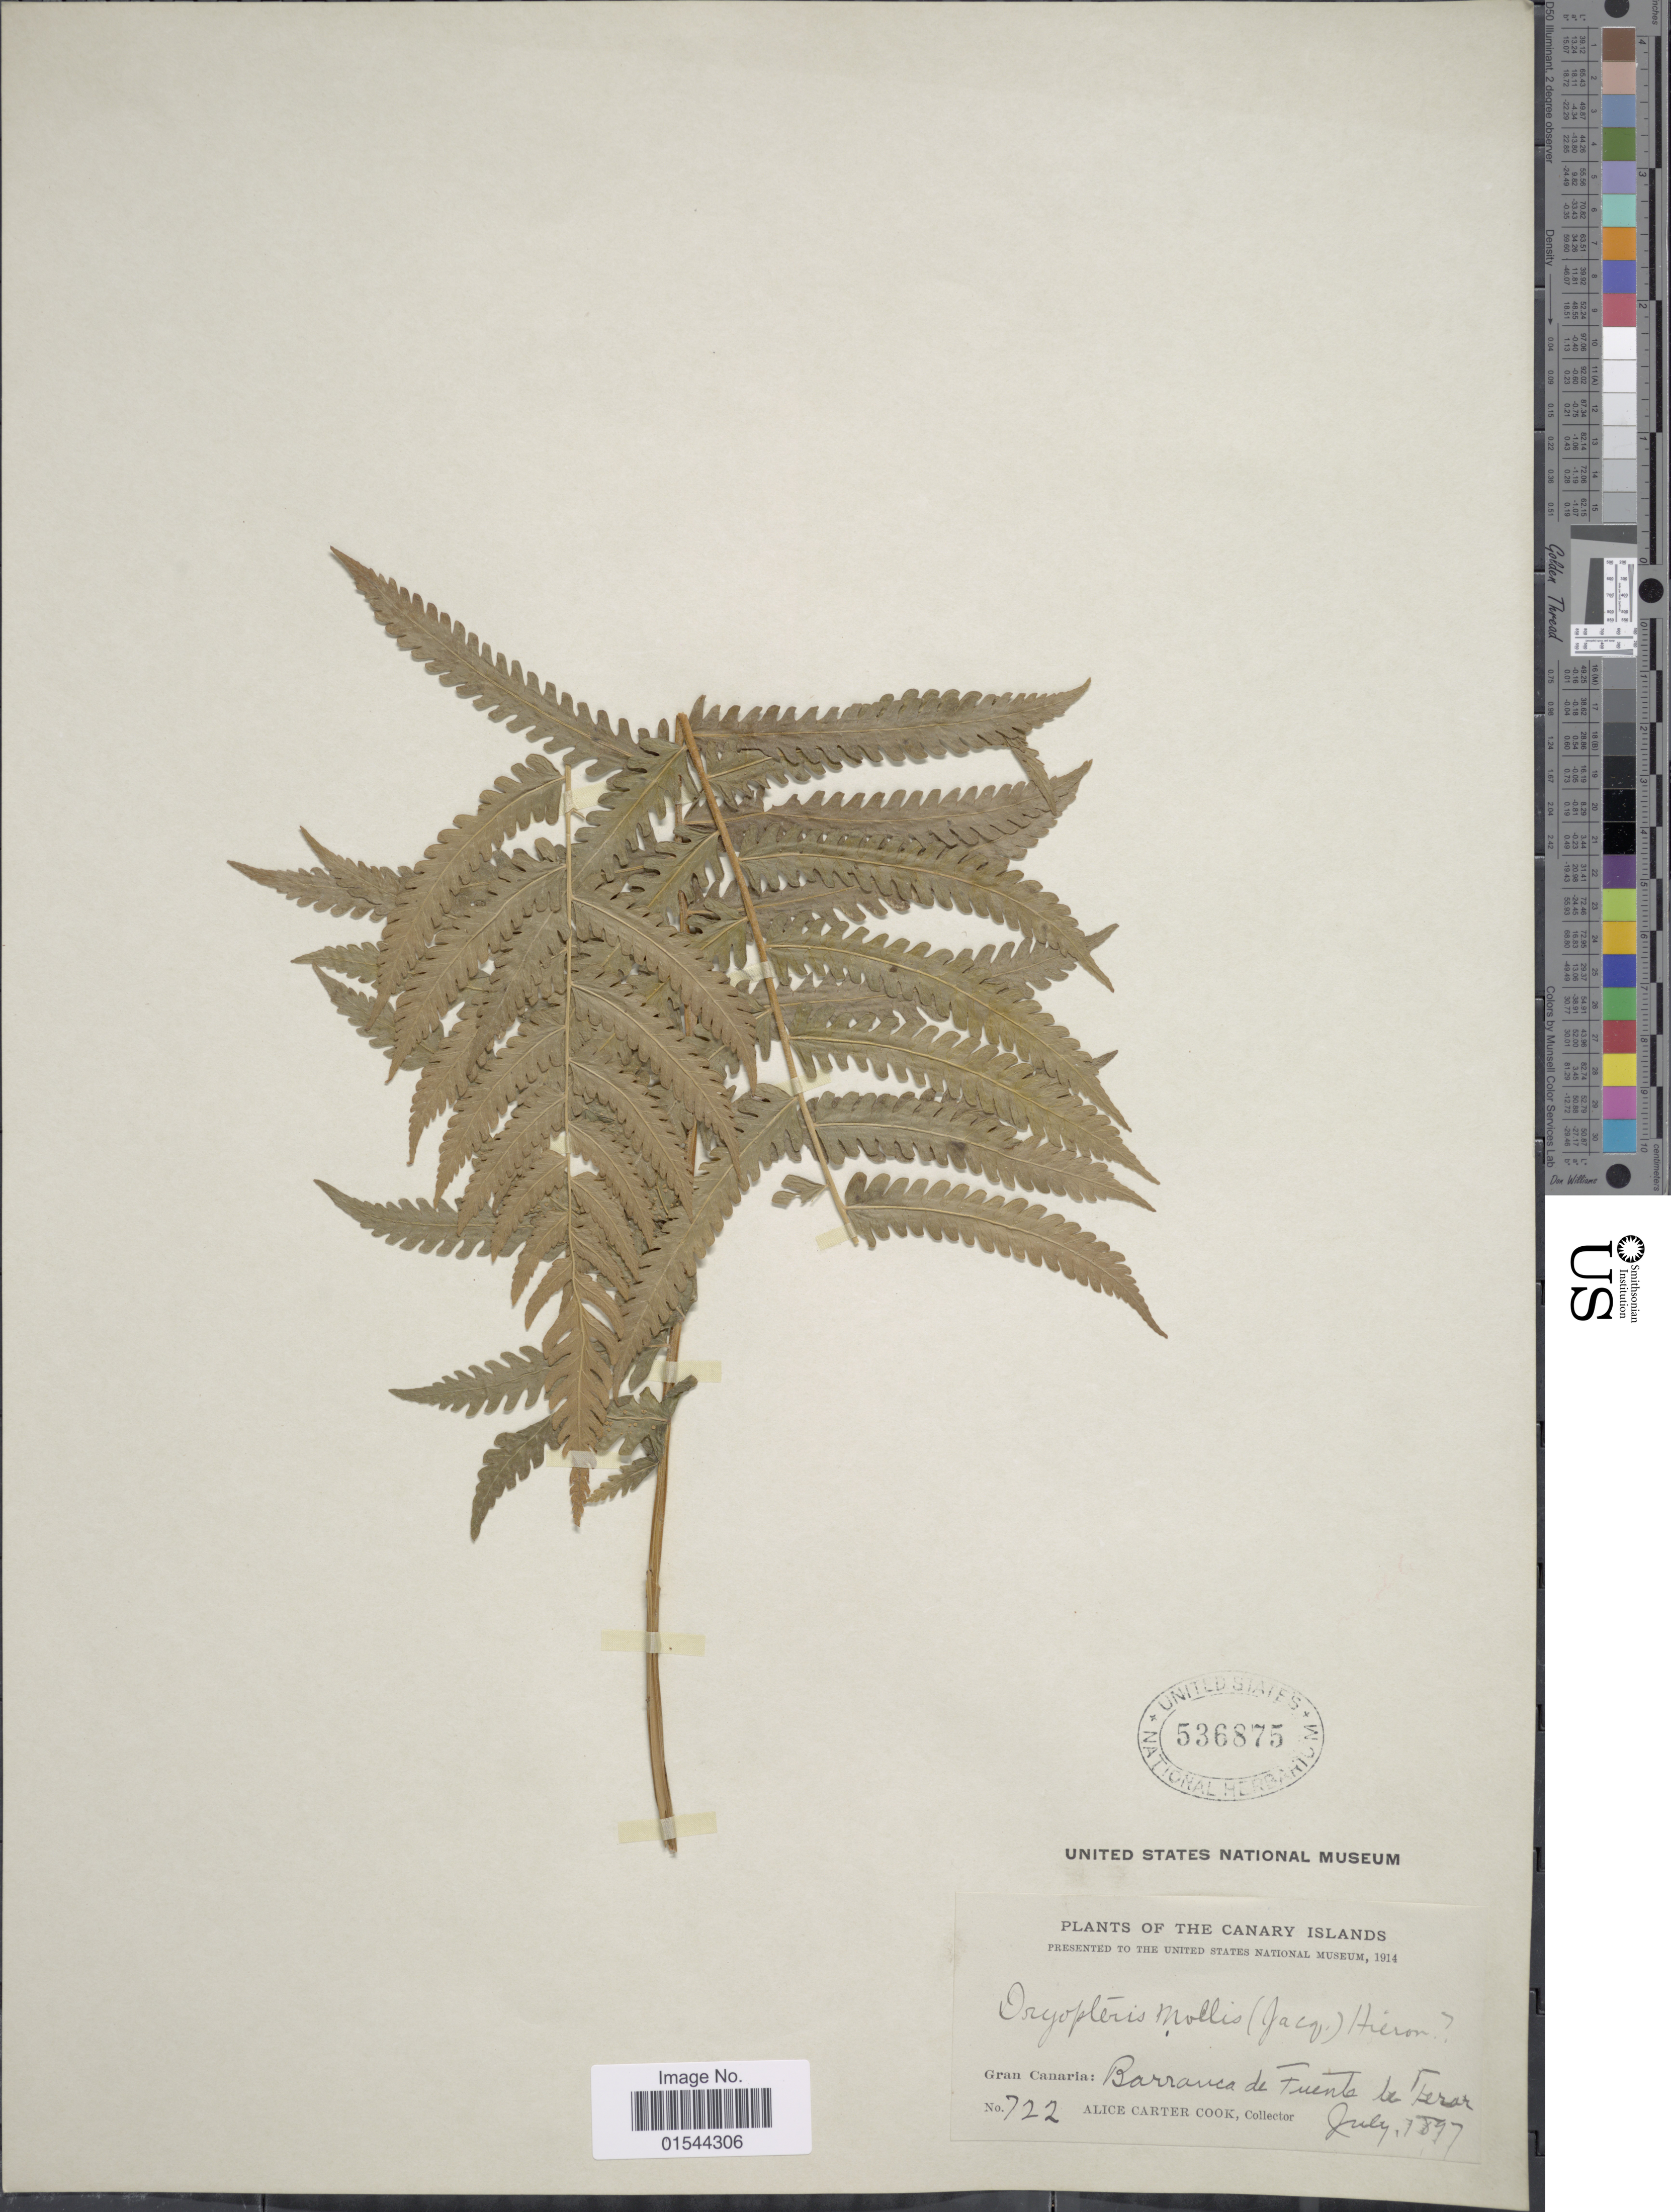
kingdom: Plantae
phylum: Tracheophyta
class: Polypodiopsida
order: Polypodiales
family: Thelypteridaceae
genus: Christella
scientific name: Christella dentata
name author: (Forssk.) Brownsey & Jermy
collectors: Alice C. Cook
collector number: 722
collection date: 1897-07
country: Spain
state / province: Canarias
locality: The Carany Islands, Gran Canaria: Barranca de Fuente le Teror.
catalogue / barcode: US 536875